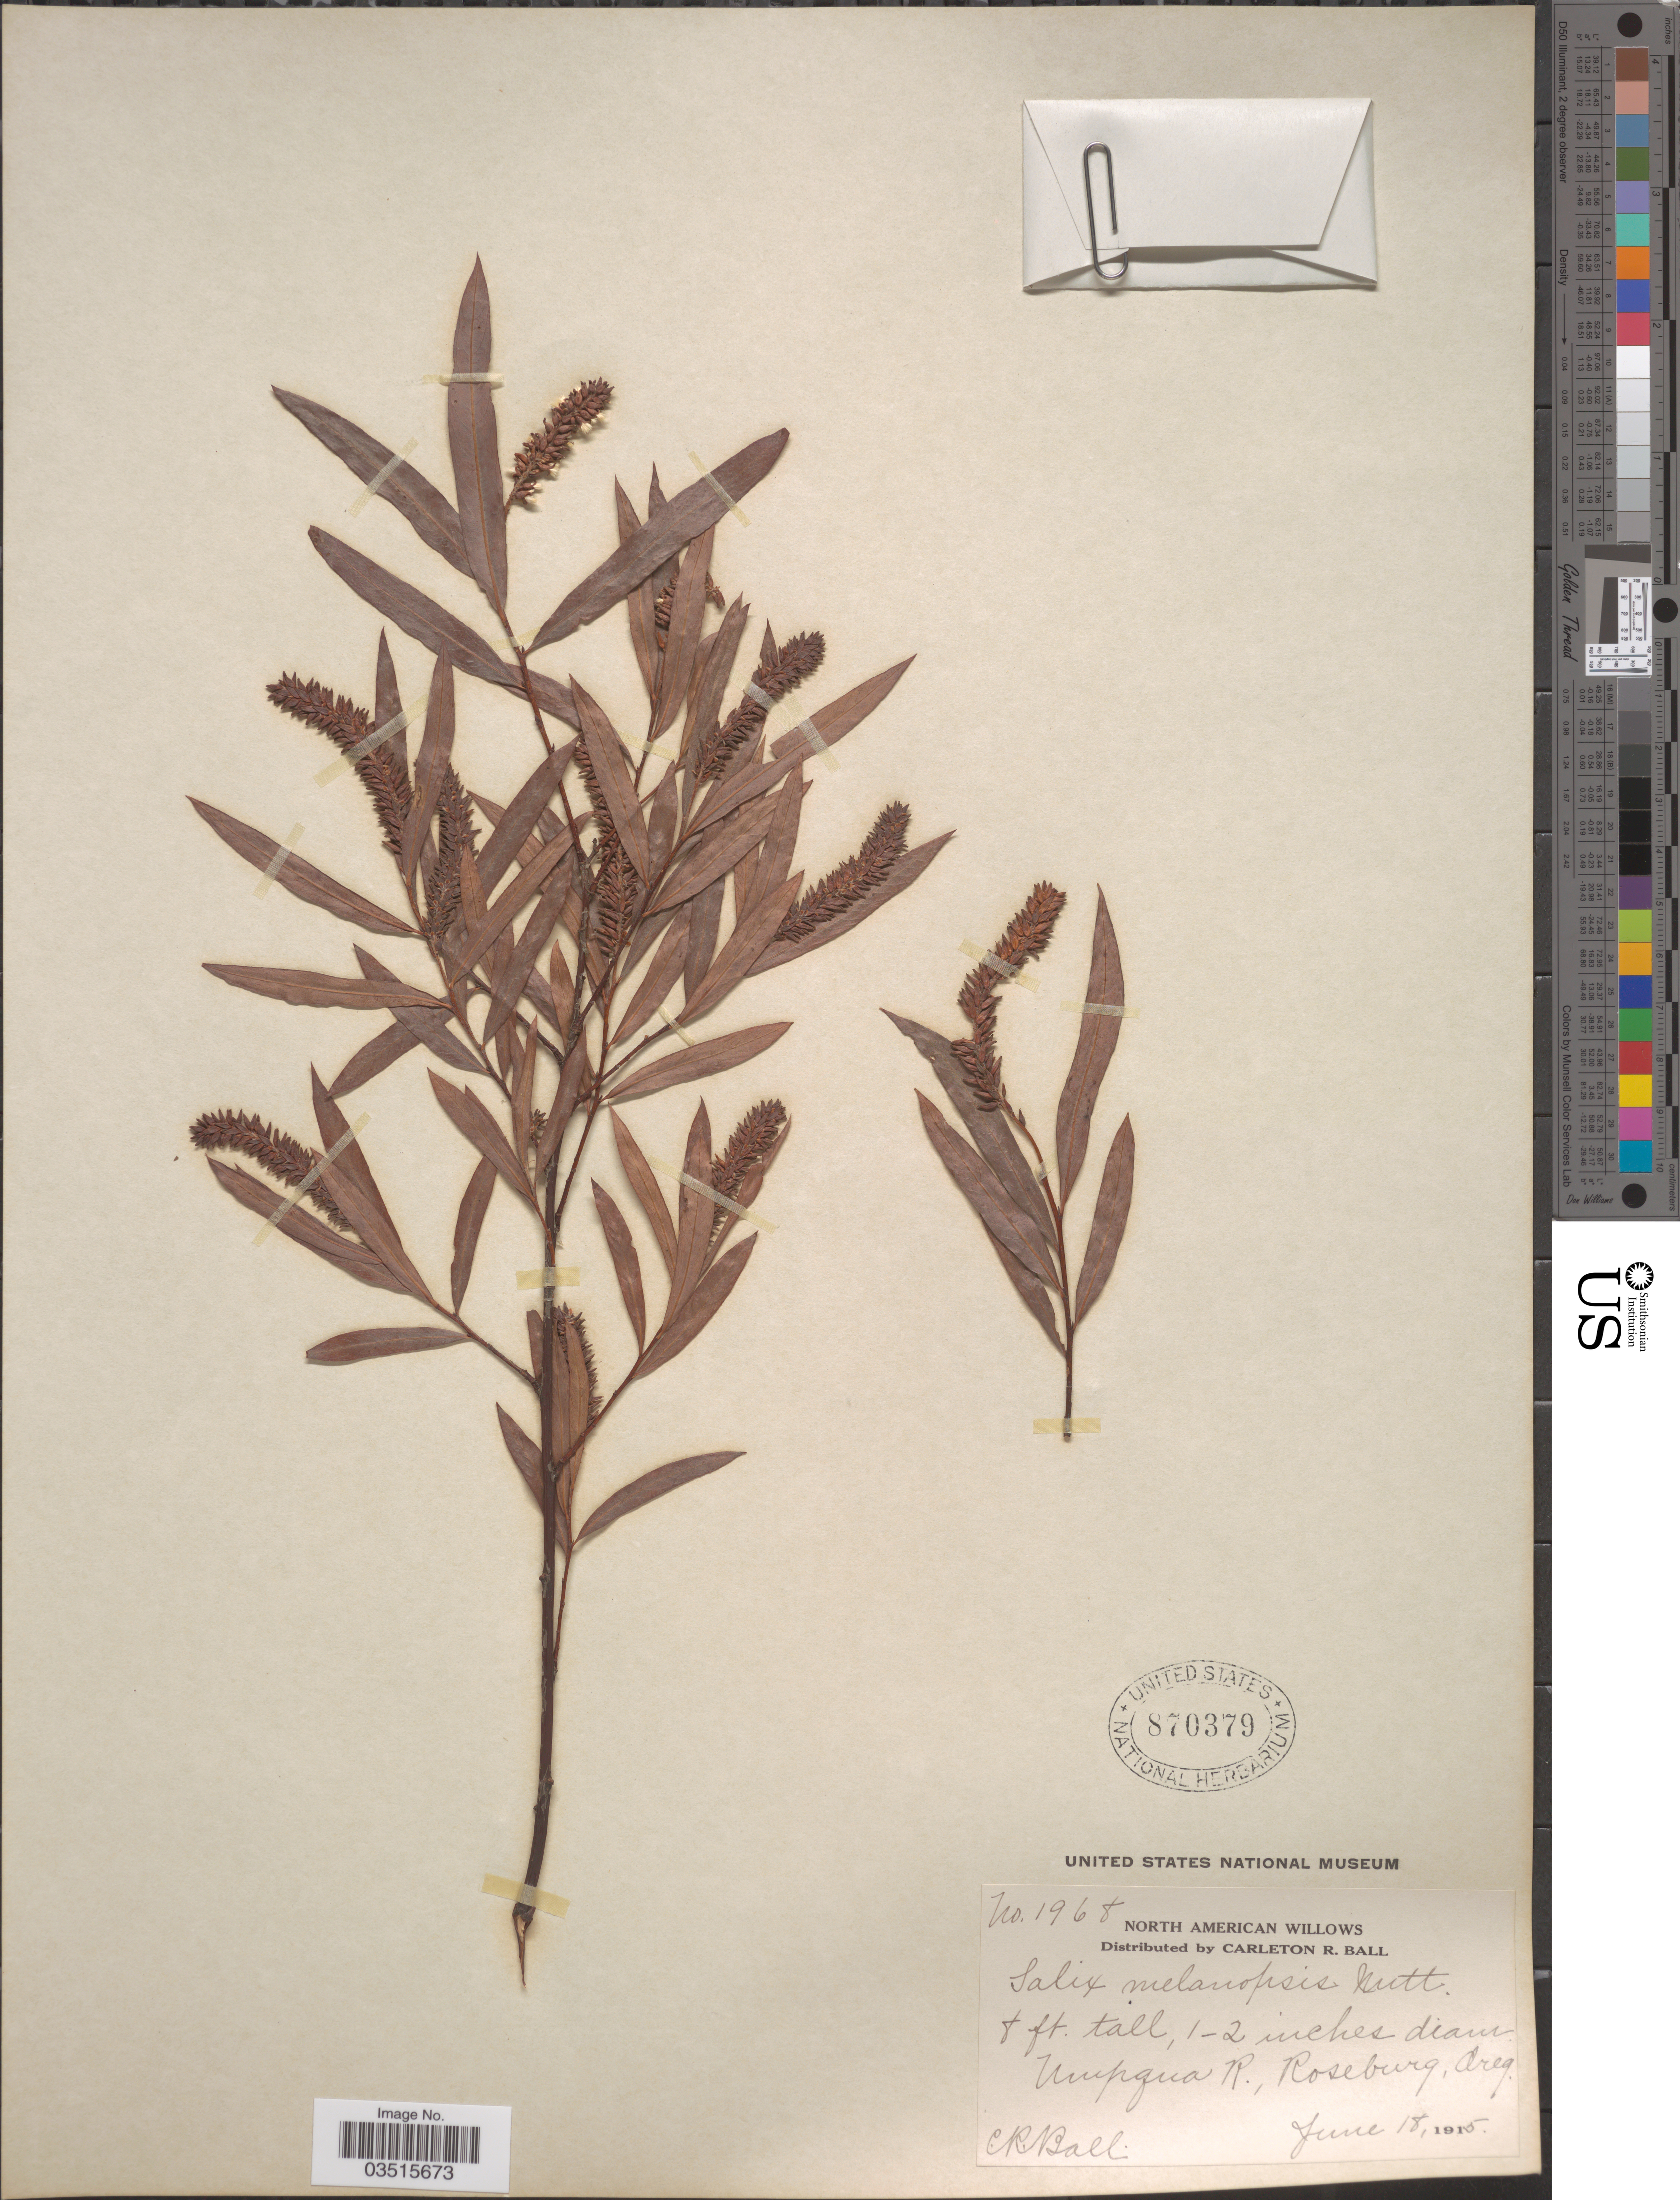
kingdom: Plantae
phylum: Tracheophyta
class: Magnoliopsida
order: Malpighiales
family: Salicaceae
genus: Salix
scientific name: Salix melanopsis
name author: Nutt.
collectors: C. R. Ball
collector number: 1968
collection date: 1915-06-18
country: United States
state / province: Oregon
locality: Umpqua R., Roseburg.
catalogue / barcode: US 870379